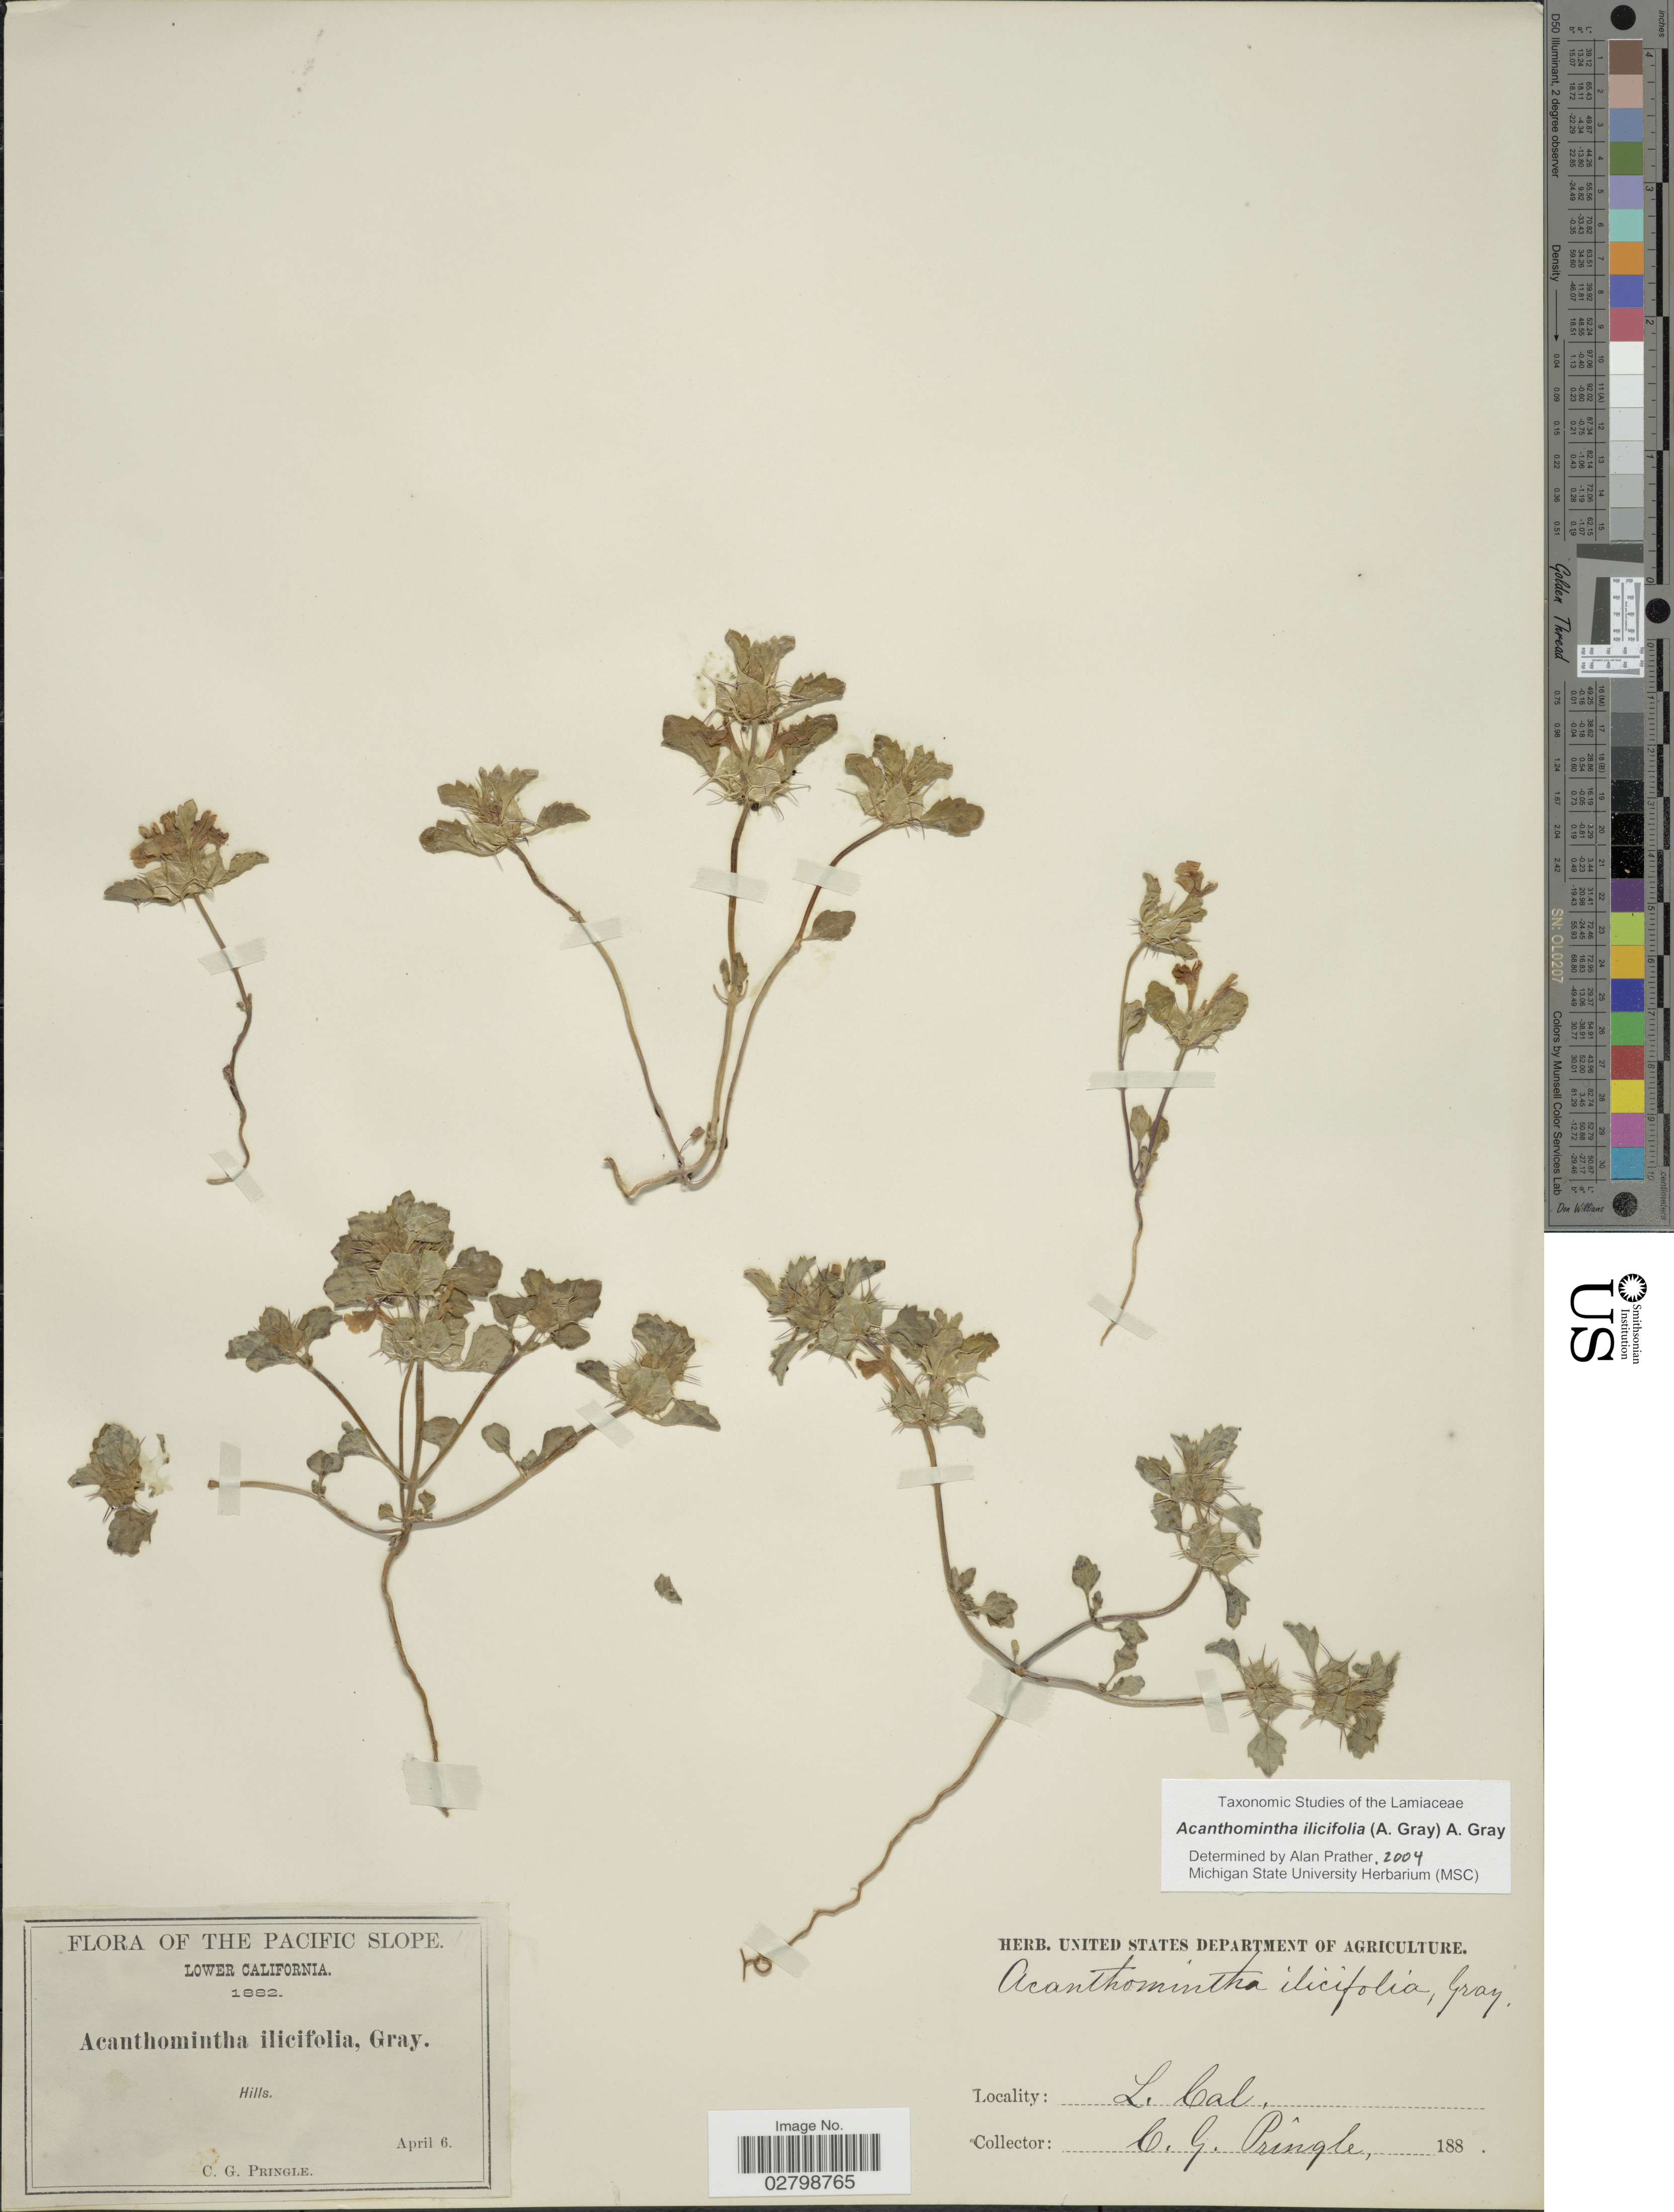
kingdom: Plantae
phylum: Tracheophyta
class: Magnoliopsida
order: Lamiales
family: Lamiaceae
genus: Acanthomintha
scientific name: Acanthomintha ilicifolia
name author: A. Gray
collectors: C. G. Pringle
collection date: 1882-04-06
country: Mexico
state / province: Baja California Norte / Baja California Sur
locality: The Pacific Slope, Lower California, Hills.